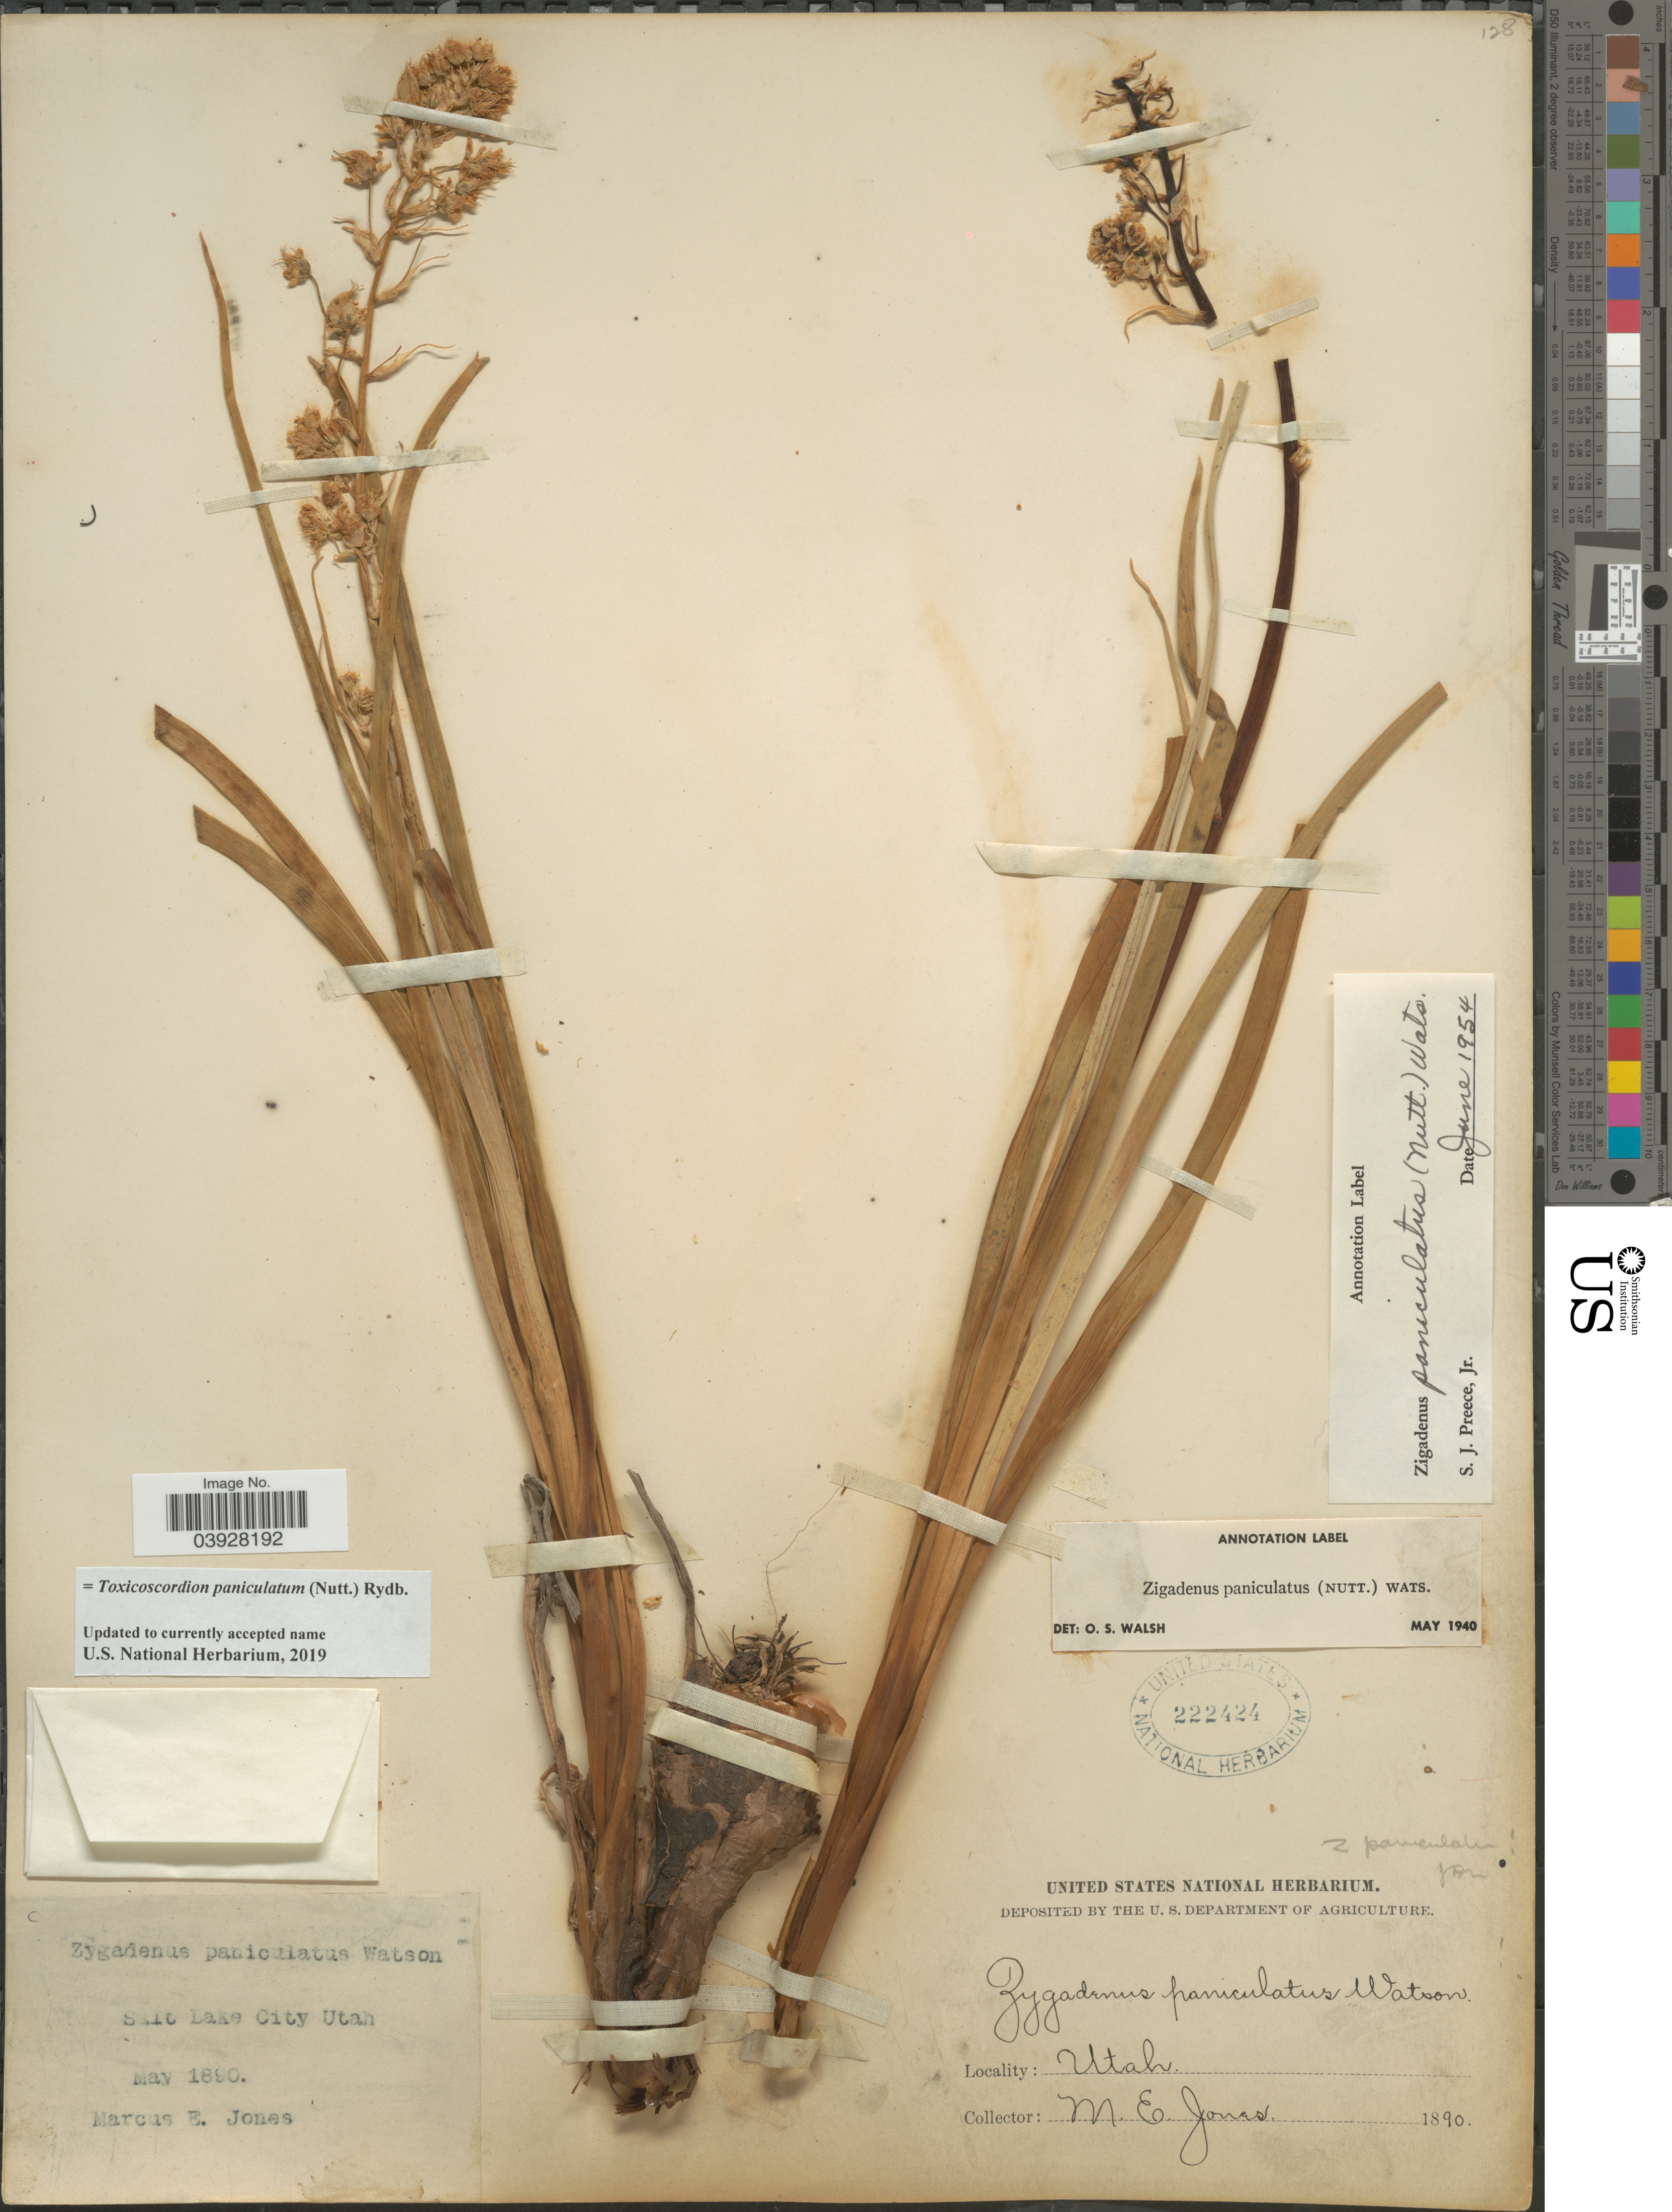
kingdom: Plantae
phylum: Tracheophyta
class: Liliopsida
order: Liliales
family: Melanthiaceae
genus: Toxicoscordion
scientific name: Toxicoscordion paniculatum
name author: (Nutt.) Rydb.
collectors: M. E. Jones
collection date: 1890-05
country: United States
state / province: Utah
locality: Salt Lake City.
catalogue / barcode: US 222424